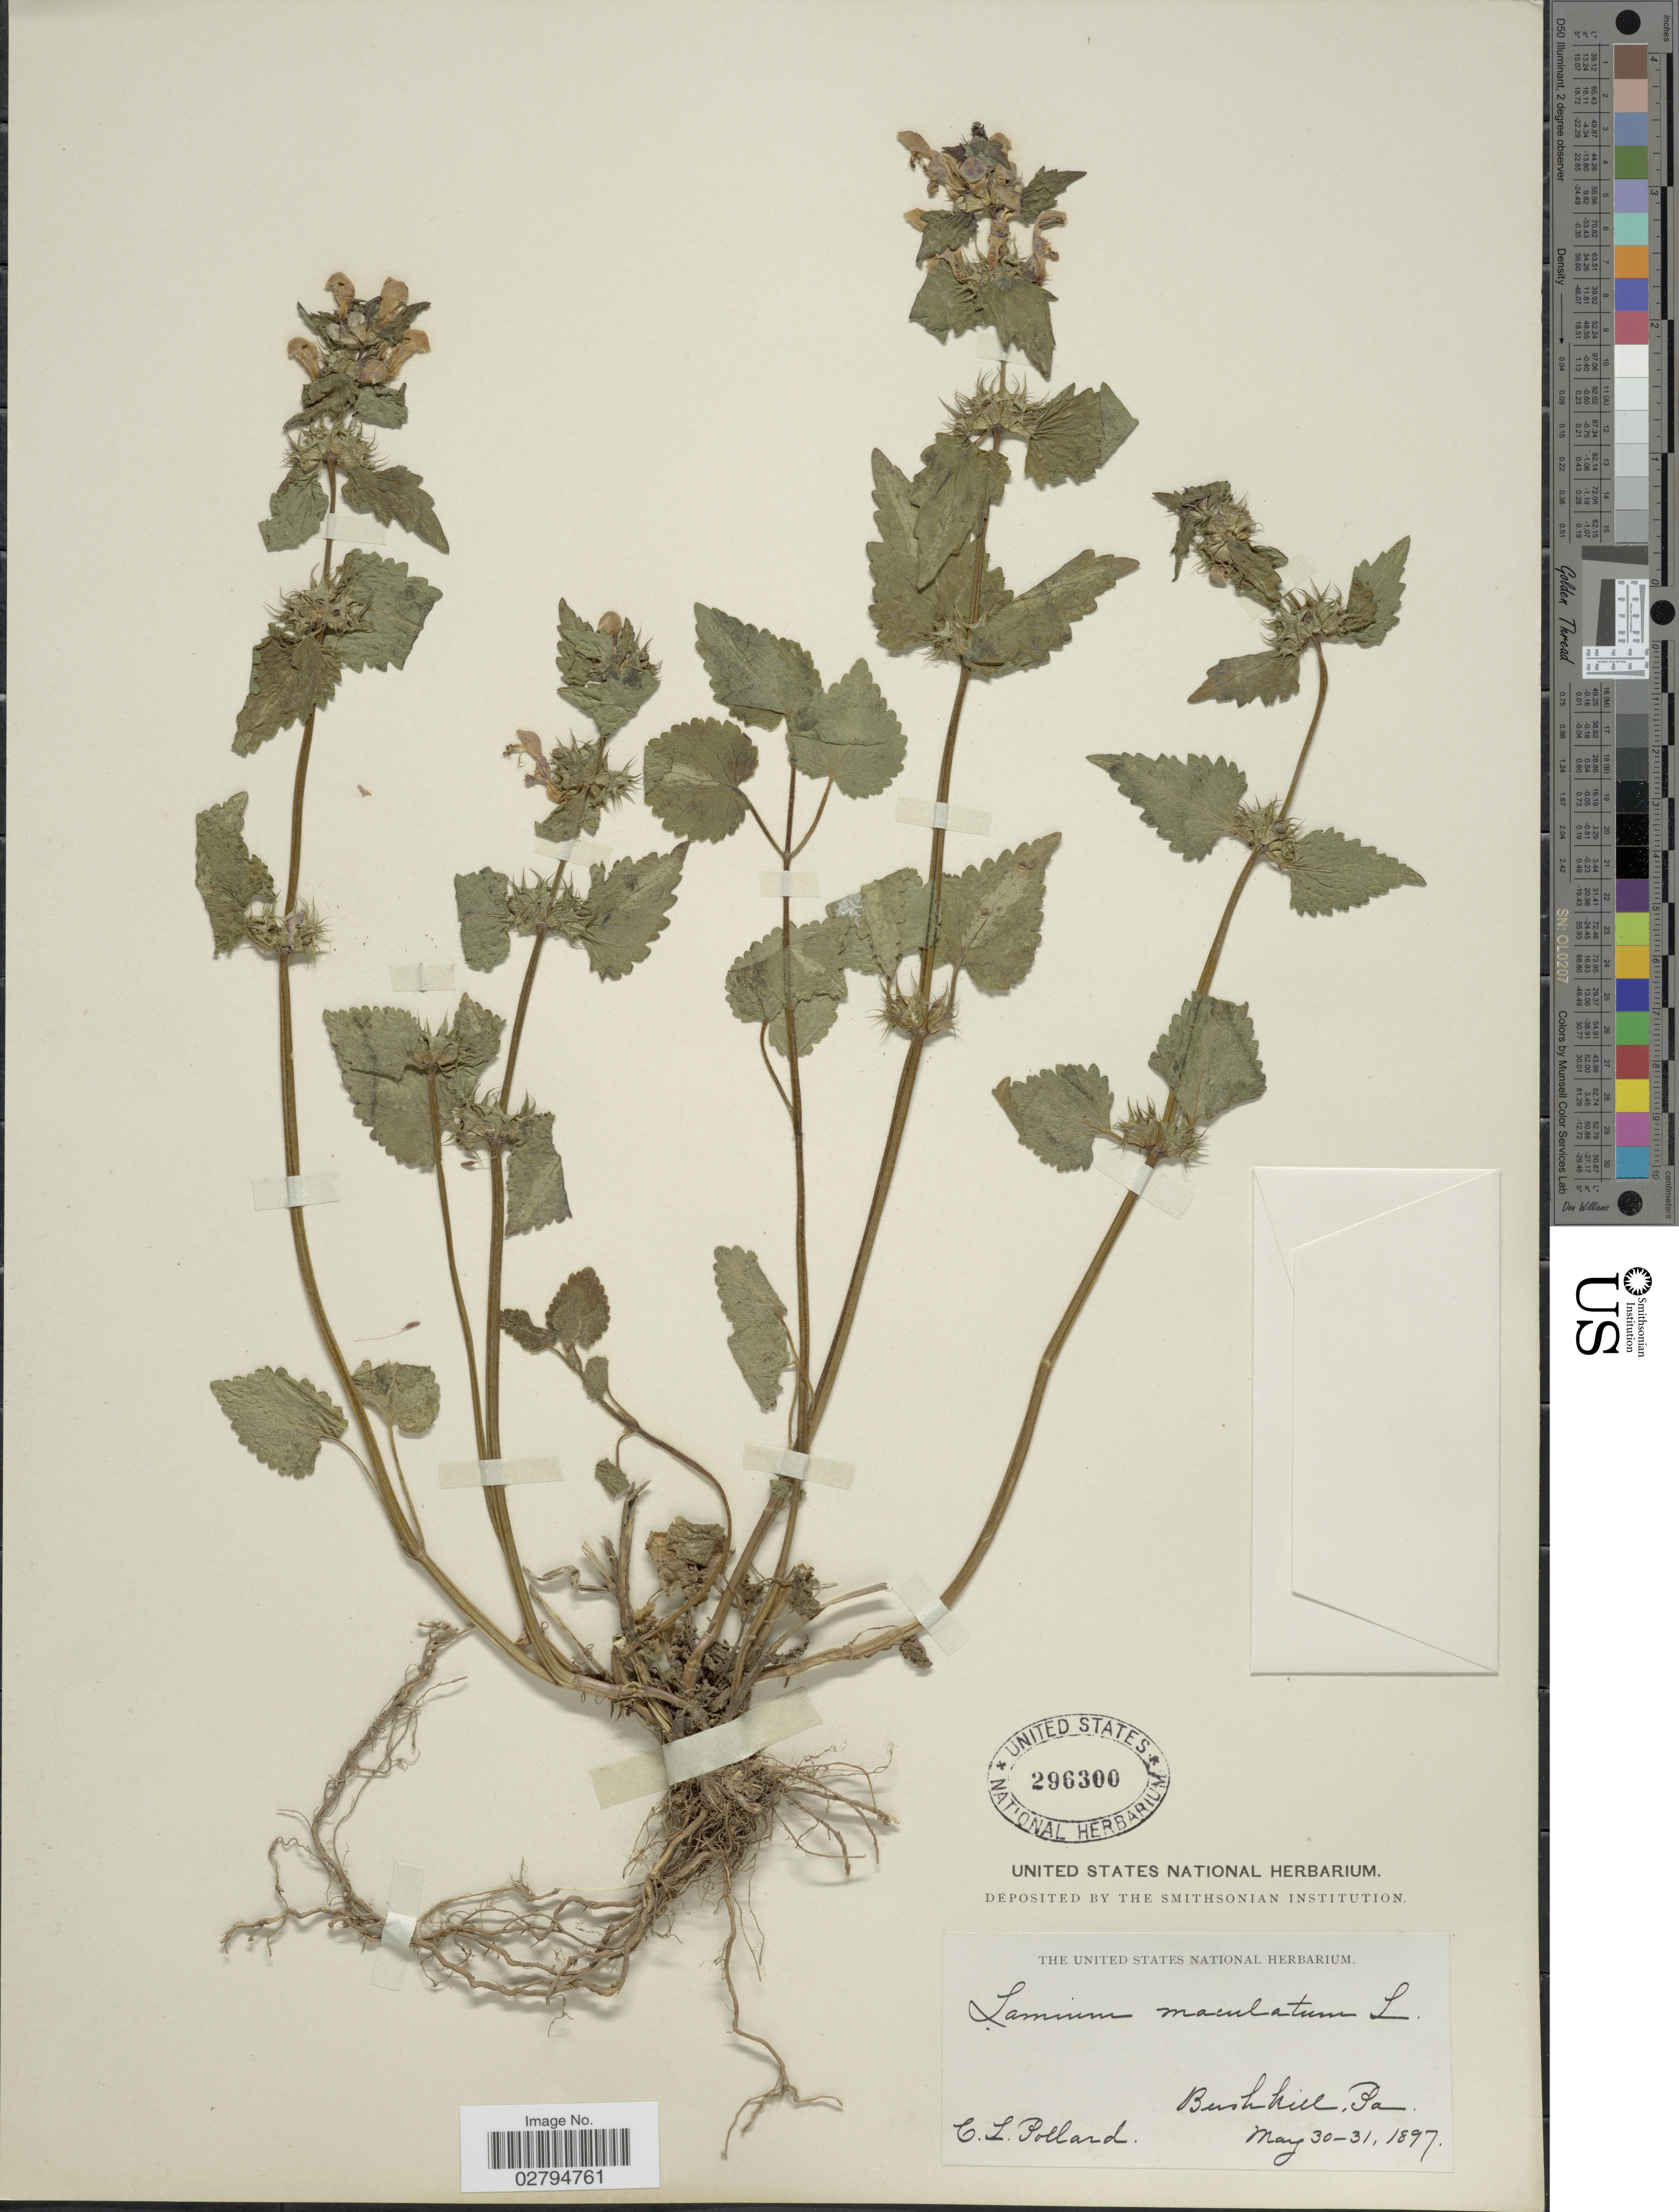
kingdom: Plantae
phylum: Tracheophyta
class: Magnoliopsida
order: Lamiales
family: Lamiaceae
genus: Lamium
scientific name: Lamium maculatum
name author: (L.) L.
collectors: C. L. Pollard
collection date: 1897-05-30/1897-05-31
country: United States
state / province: Pennsylvania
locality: Bush hill.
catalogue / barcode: US 296300